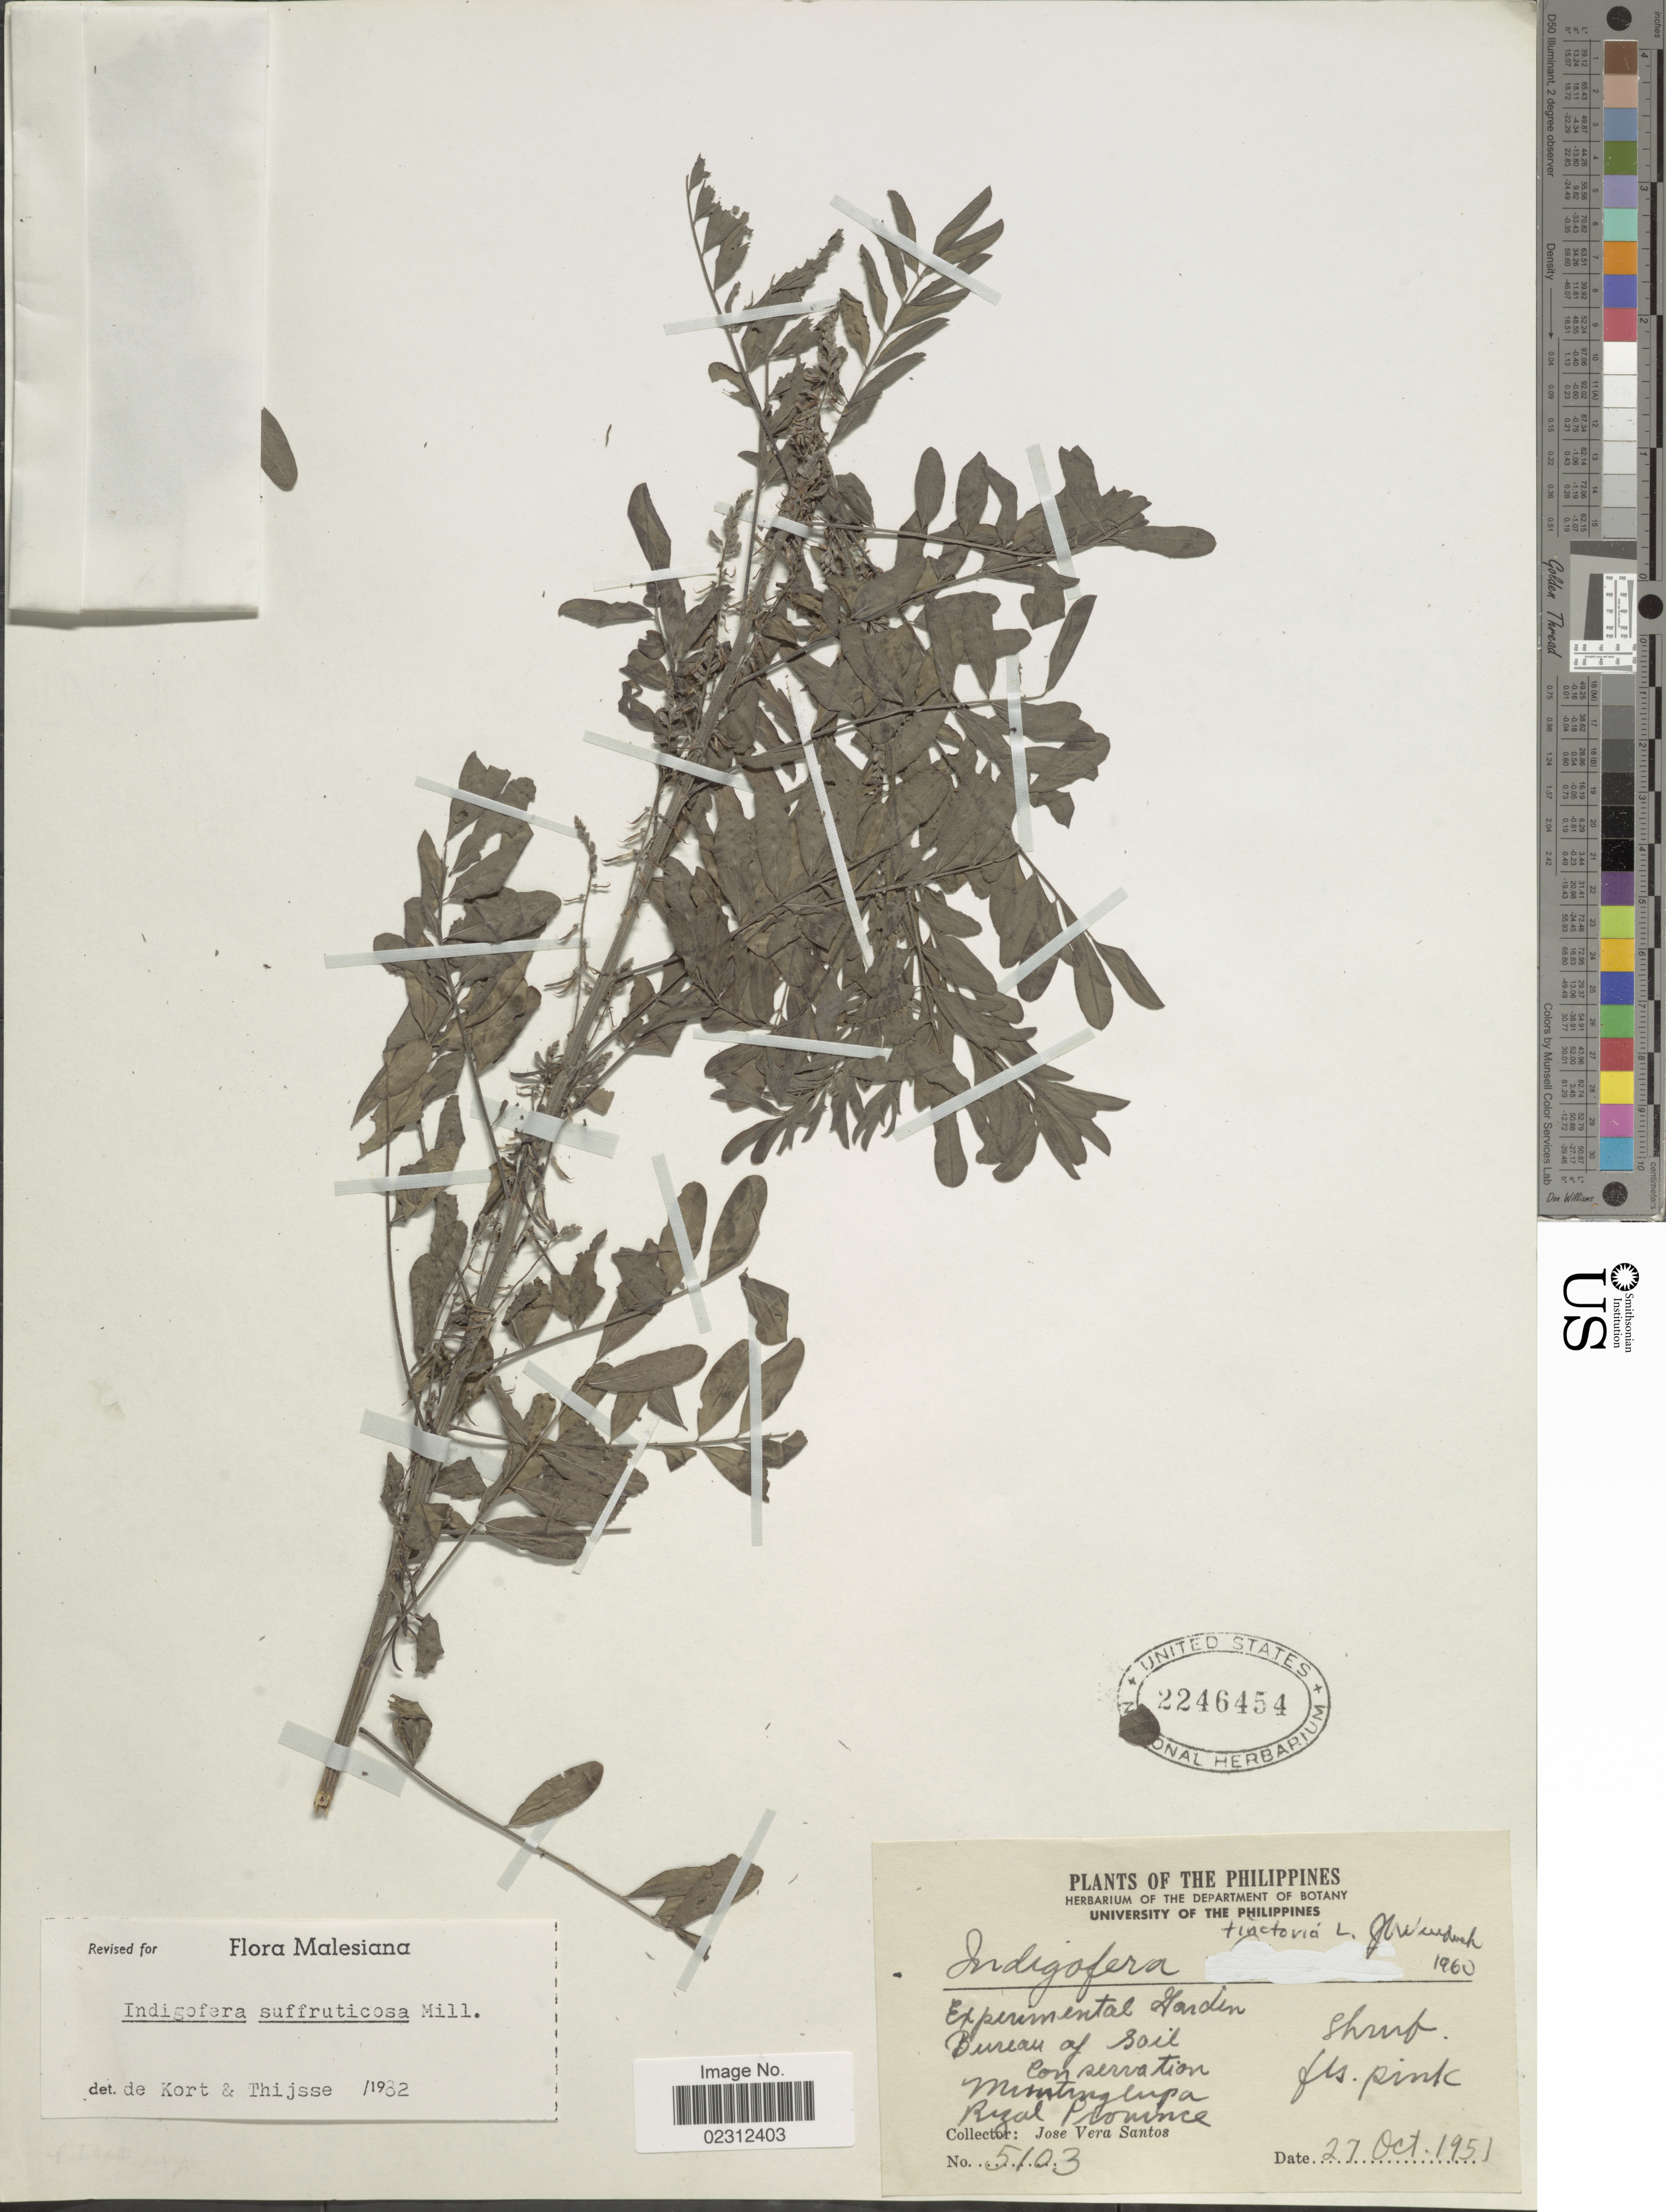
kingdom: Plantae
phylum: Tracheophyta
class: Magnoliopsida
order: Fabales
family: Fabaceae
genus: Indigofera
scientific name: Indigofera suffruticosa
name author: Mill.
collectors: J. V. Santos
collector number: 5103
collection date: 1951-10-27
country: Philippines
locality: Bureau of soil Conservation, Munteng lupa, Rizal Province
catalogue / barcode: US 2246454